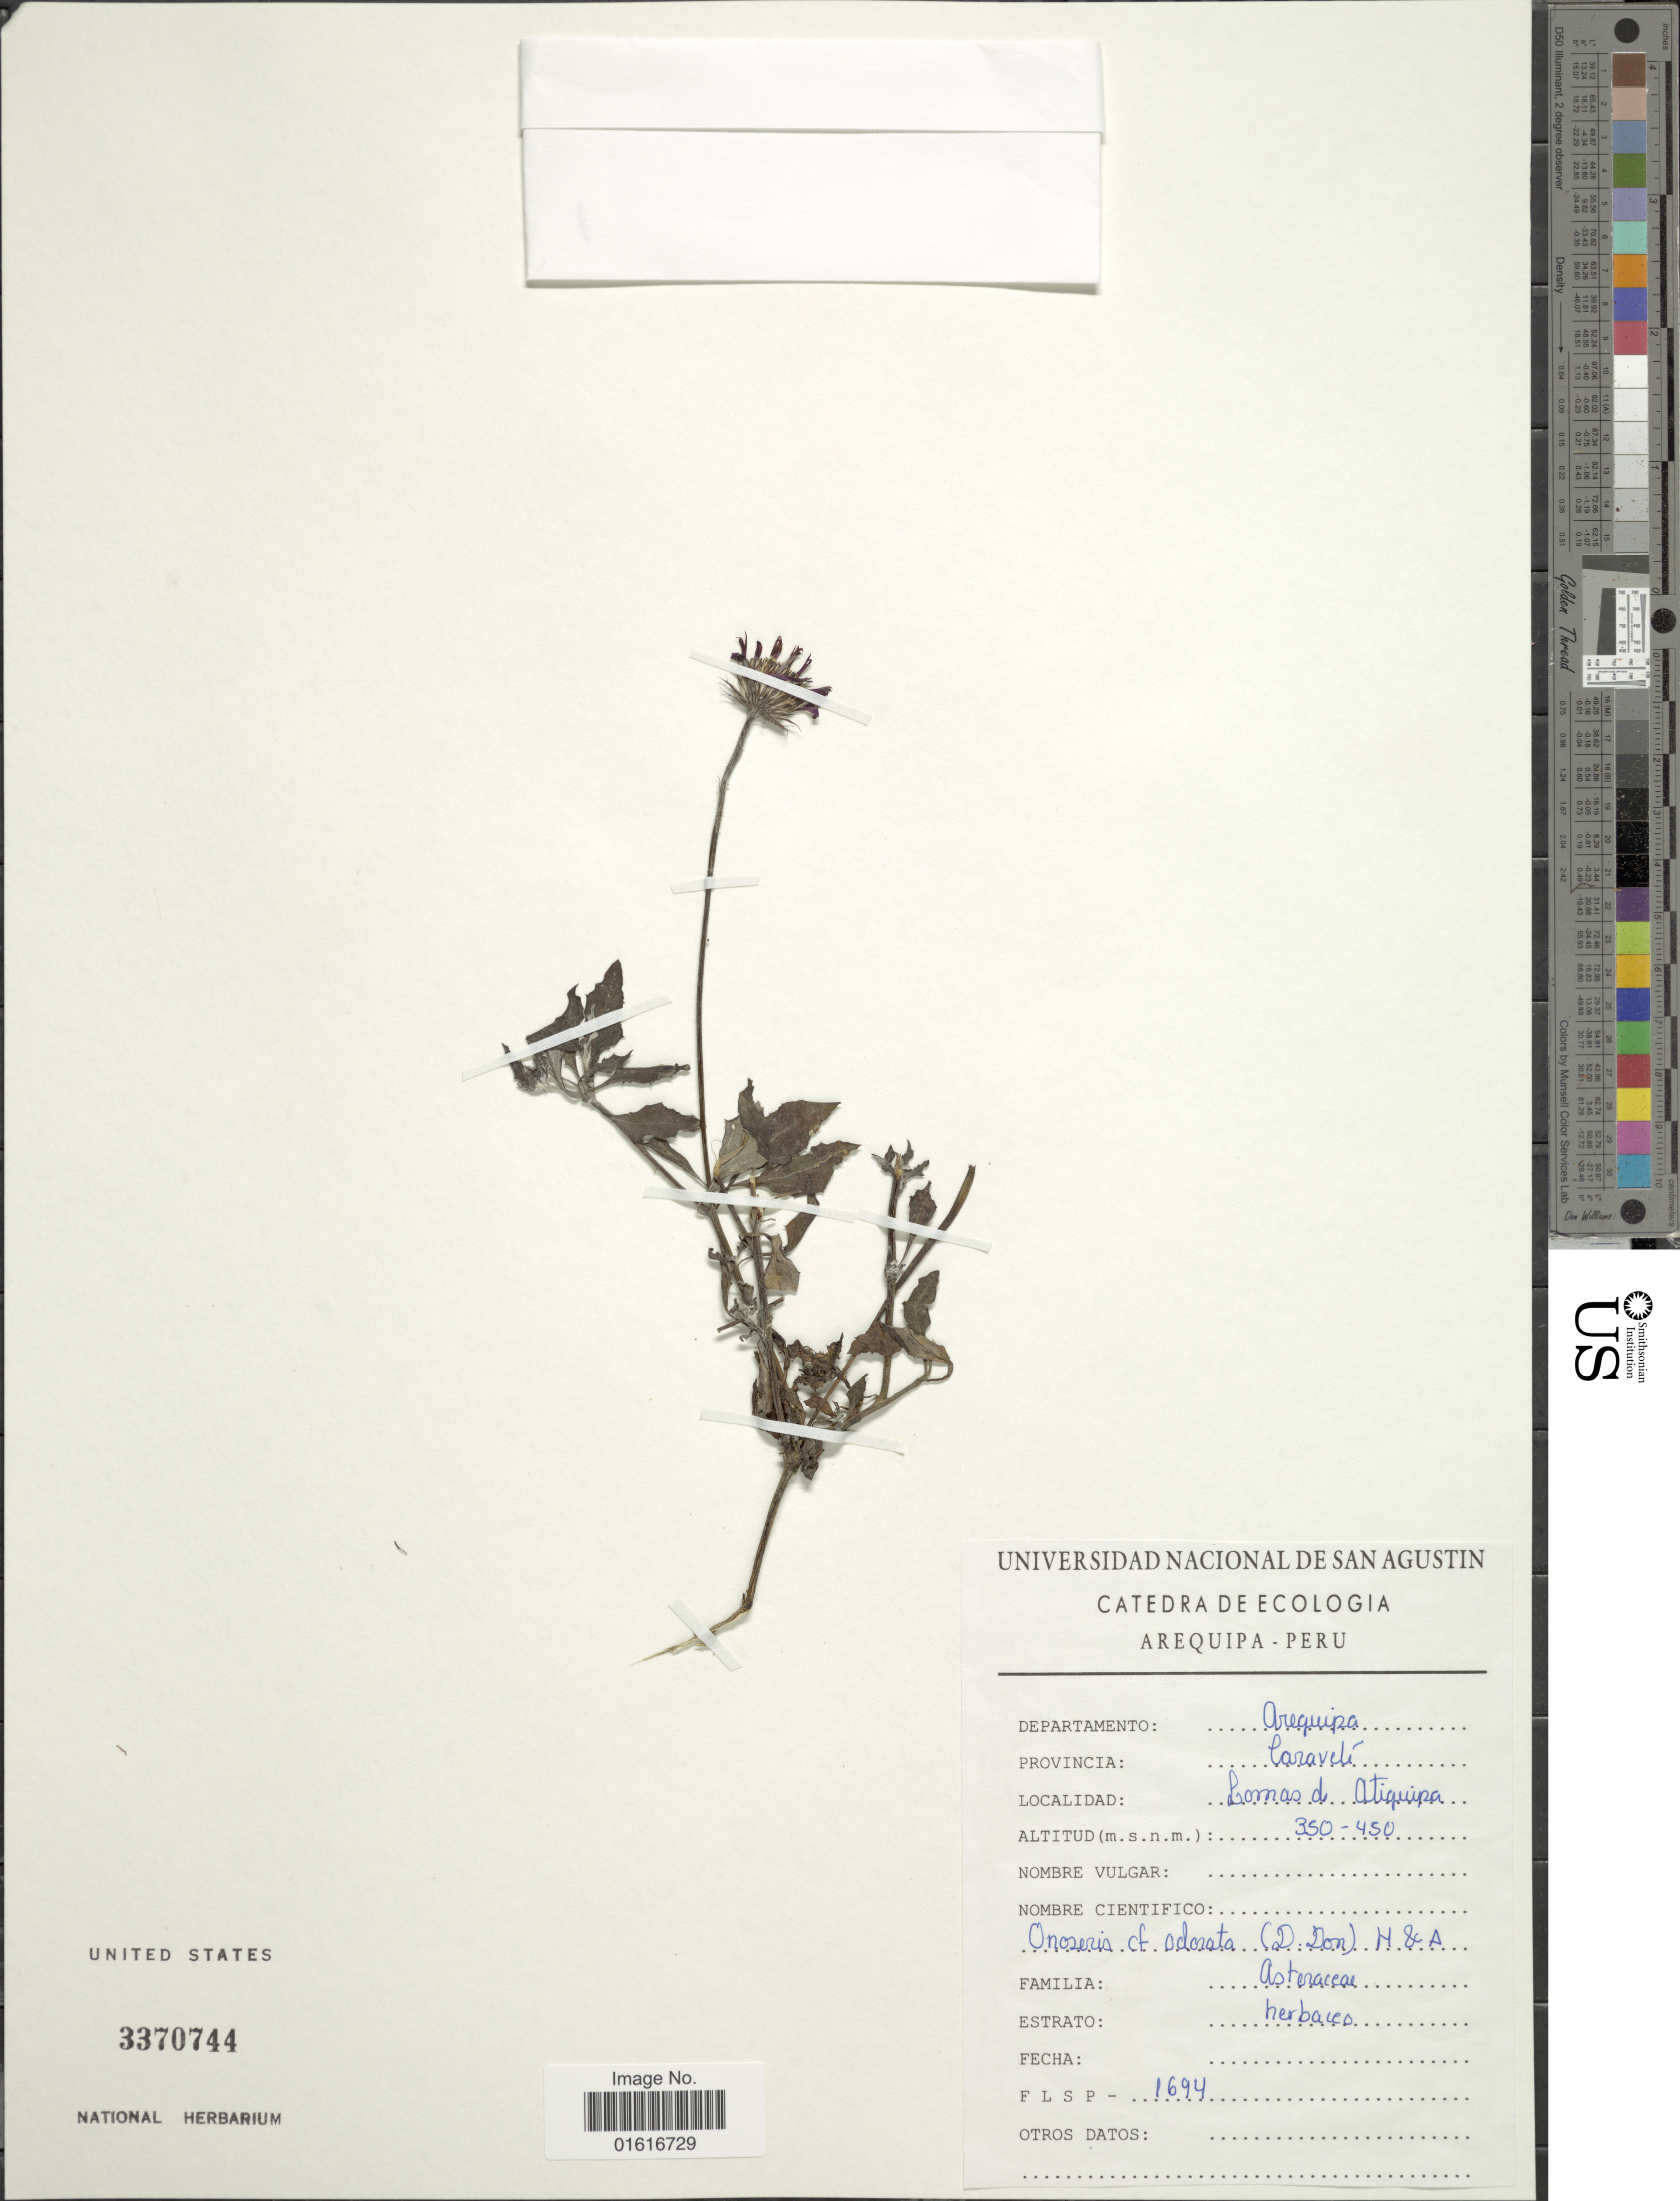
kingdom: Plantae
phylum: Tracheophyta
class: Magnoliopsida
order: Asterales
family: Asteraceae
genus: Onoseris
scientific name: Onoseris odorata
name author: (D. Don) Hook. & Arn.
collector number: FLSP-1694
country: Peru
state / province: Arequipa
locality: Provincia Caraveli, Lomas de Atiquipa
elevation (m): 350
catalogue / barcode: US 3370744